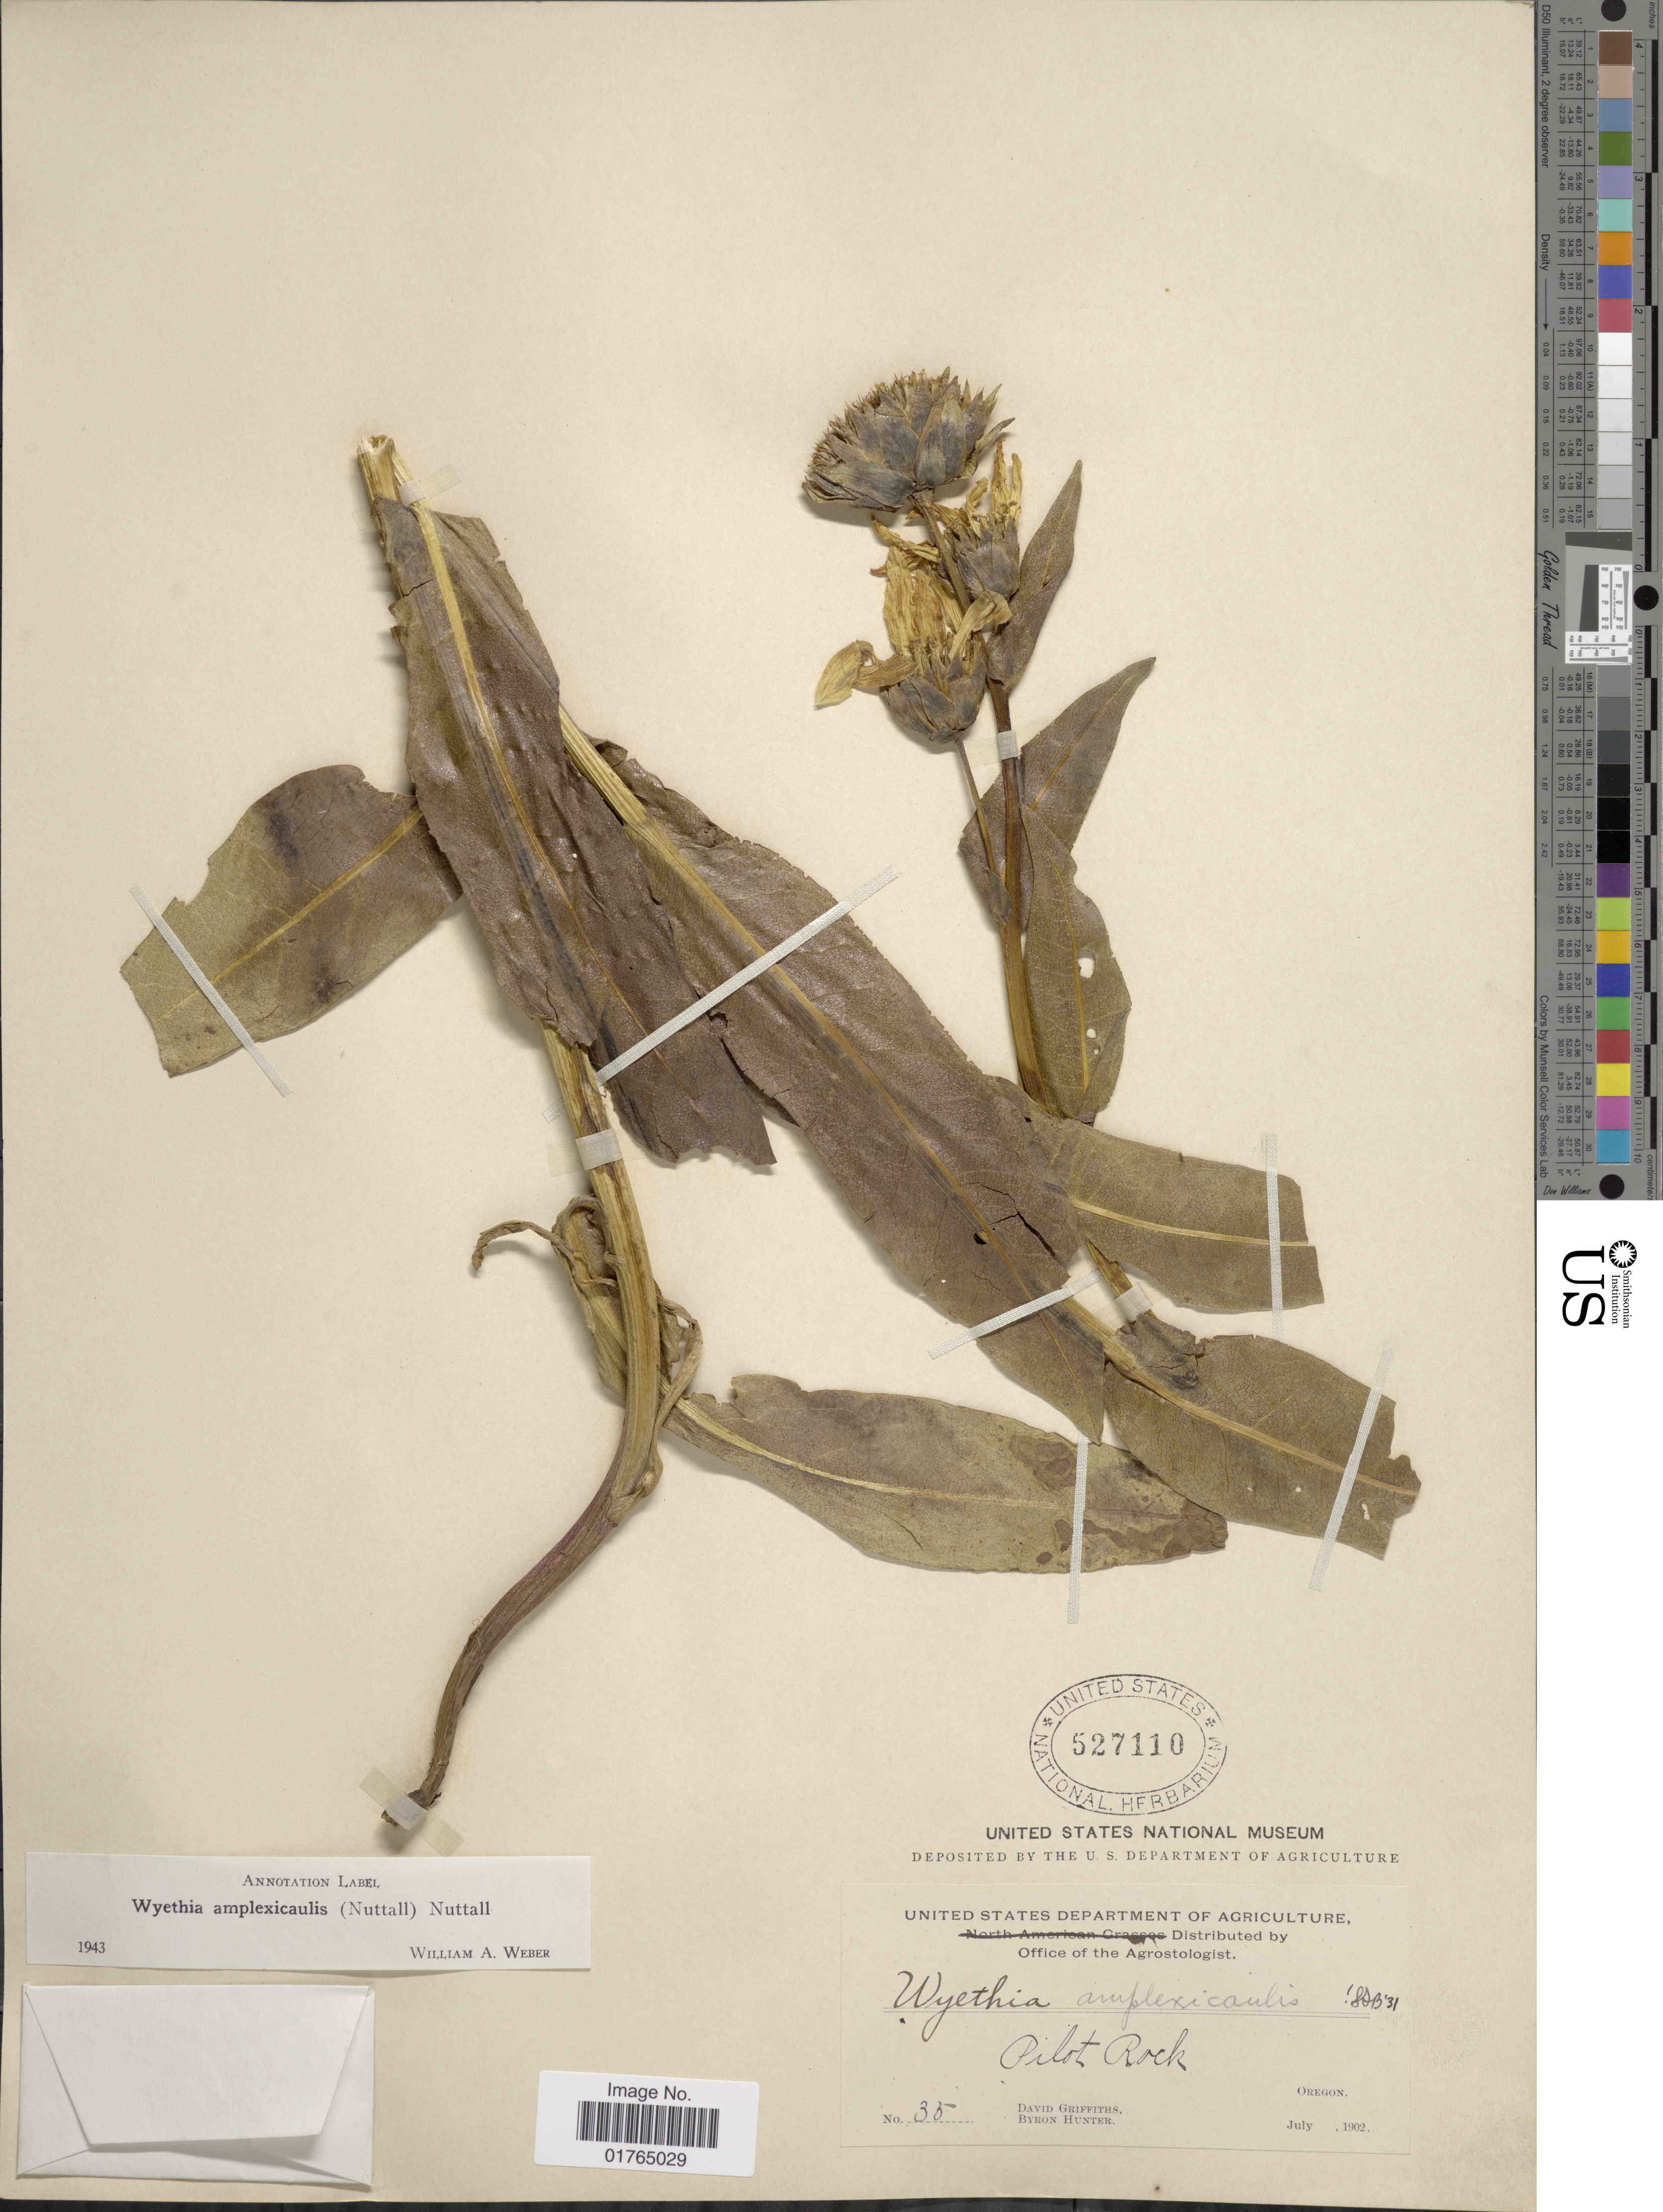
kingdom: Plantae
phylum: Tracheophyta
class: Magnoliopsida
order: Asterales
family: Asteraceae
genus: Wyethia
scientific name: Wyethia amplexicaulis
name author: Nutt.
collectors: D. Griffiths & B. Hunter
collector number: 35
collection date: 1902-07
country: United States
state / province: Oregon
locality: Pilot Rock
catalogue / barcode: US 527110